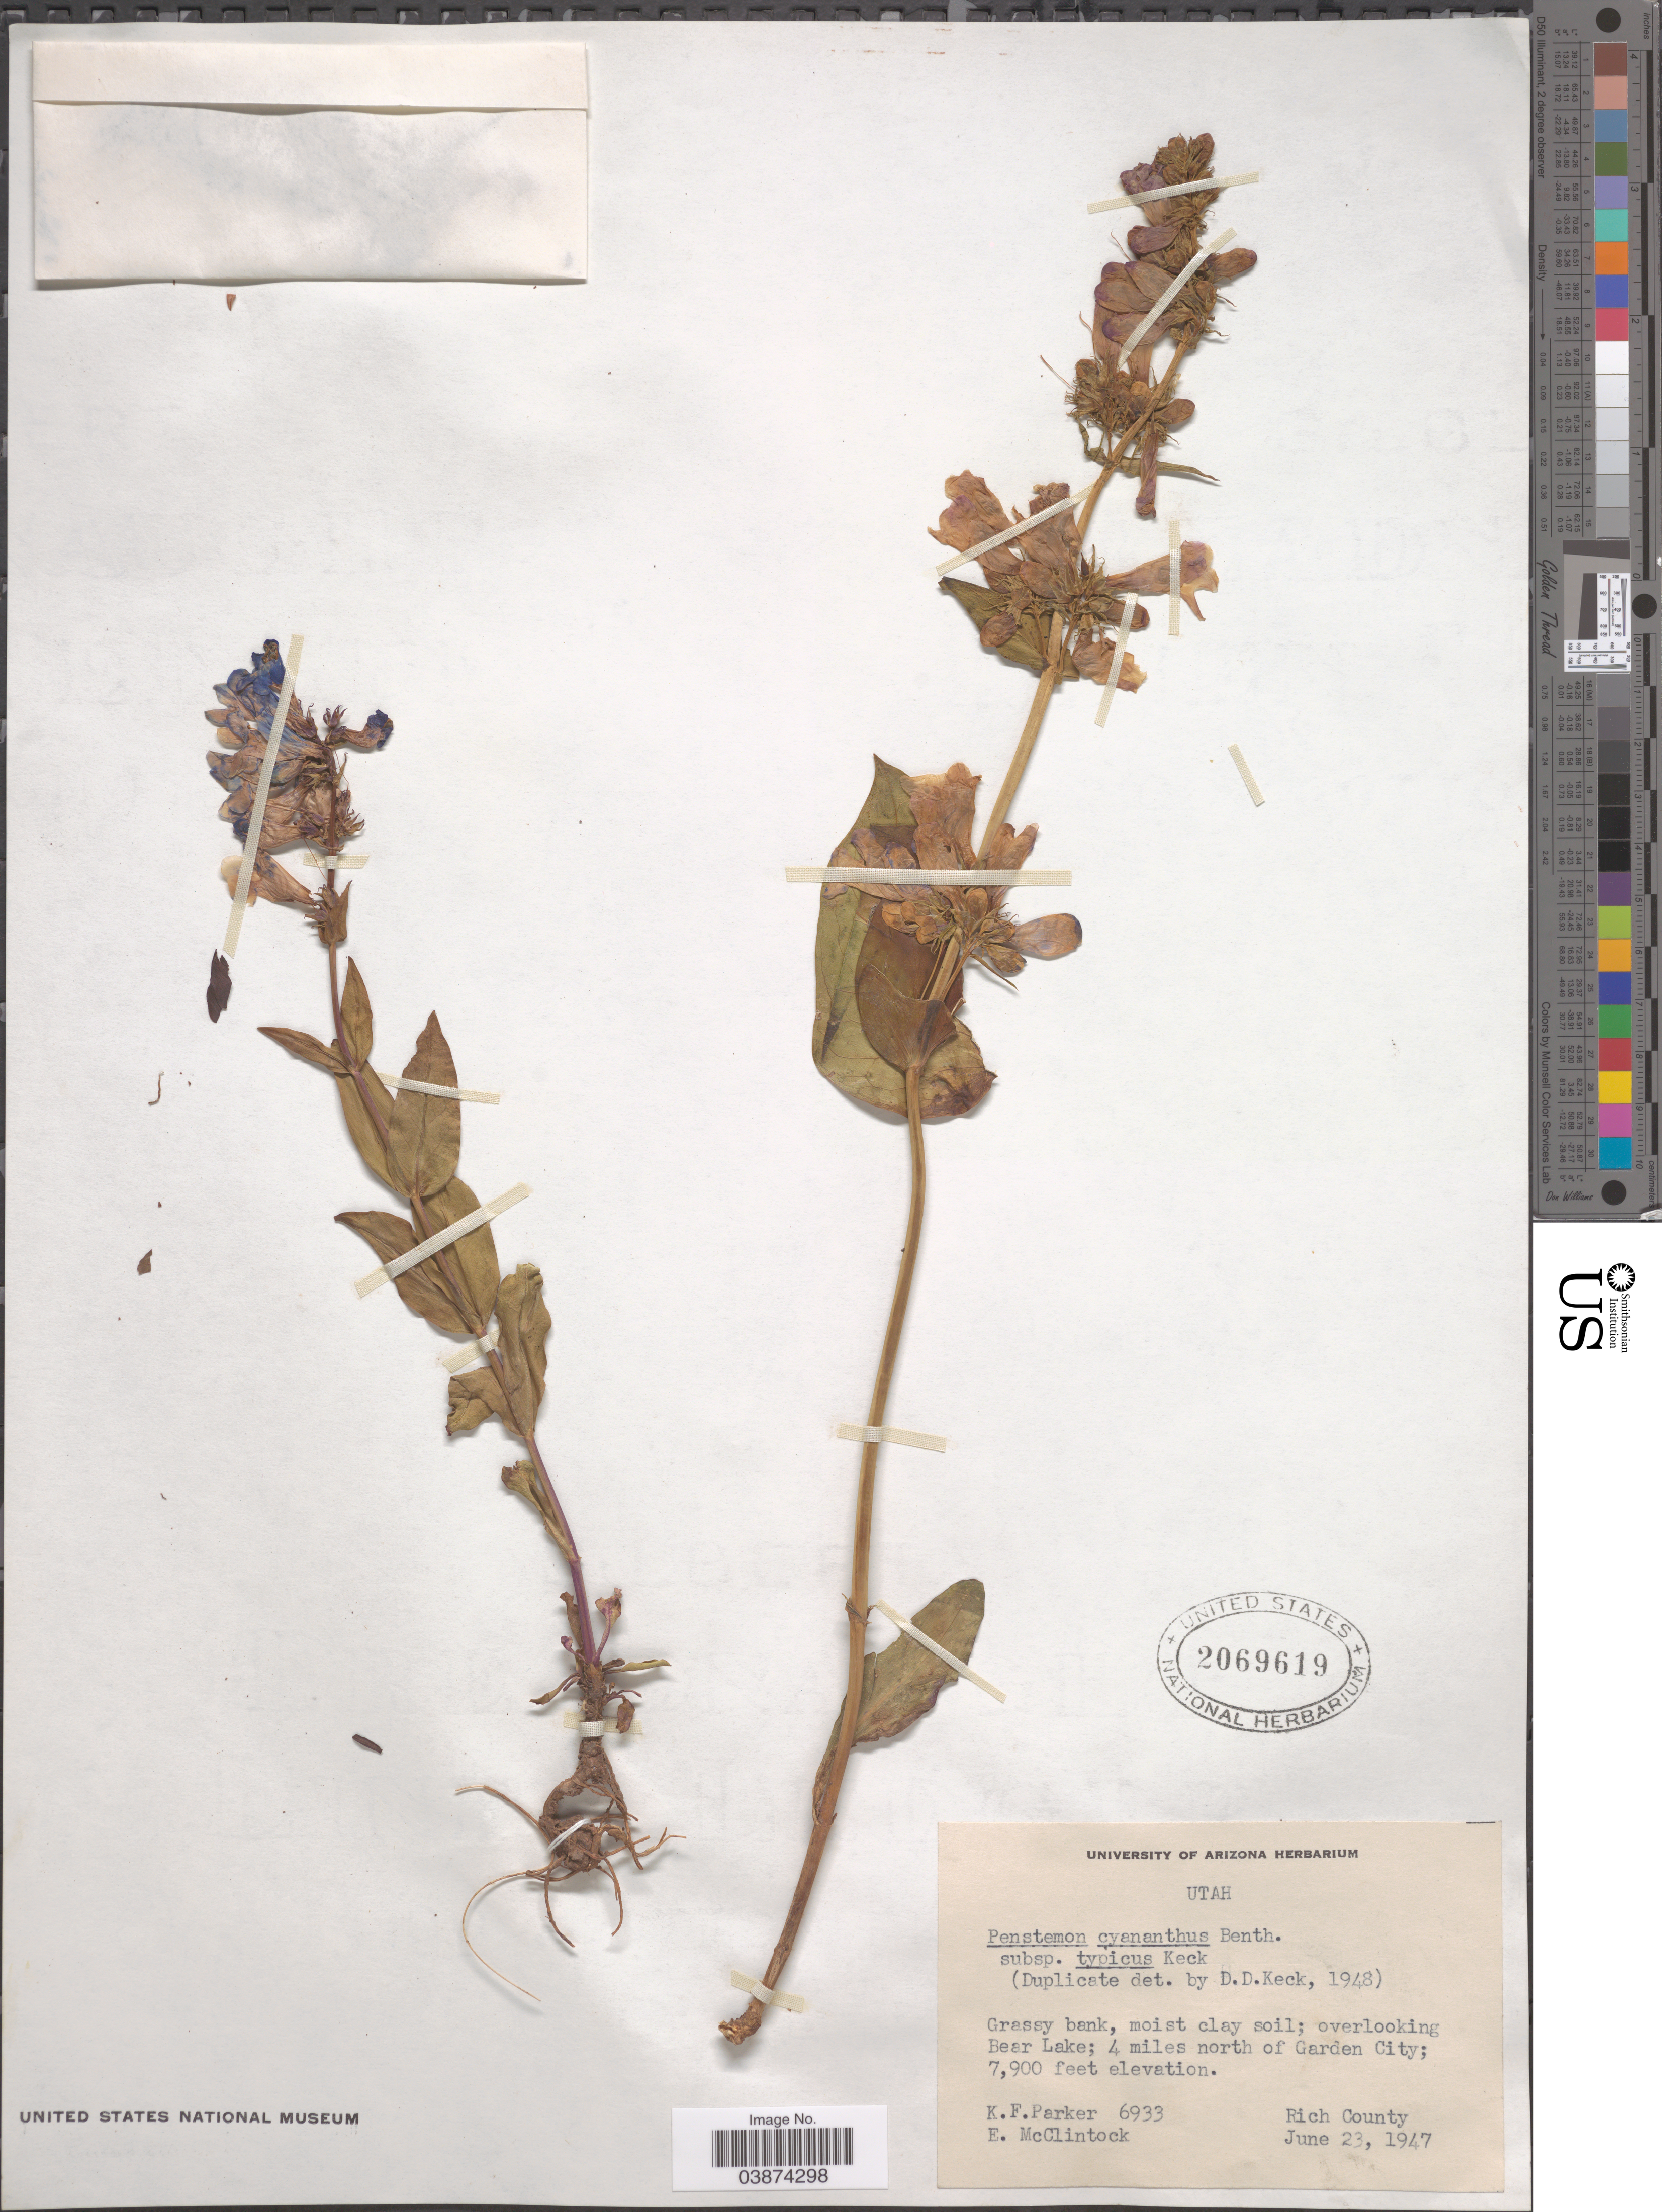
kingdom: Plantae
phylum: Tracheophyta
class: Magnoliopsida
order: Lamiales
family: Plantaginaceae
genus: Penstemon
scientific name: Penstemon cyananthus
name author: Hook.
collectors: K. F. Parker & E. McClintock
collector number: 6933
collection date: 1947-06-23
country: United States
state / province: Utah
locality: Overlooking Bear Lake; 4 miles north of Garden City. Rich County.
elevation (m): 2408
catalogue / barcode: US 2069619